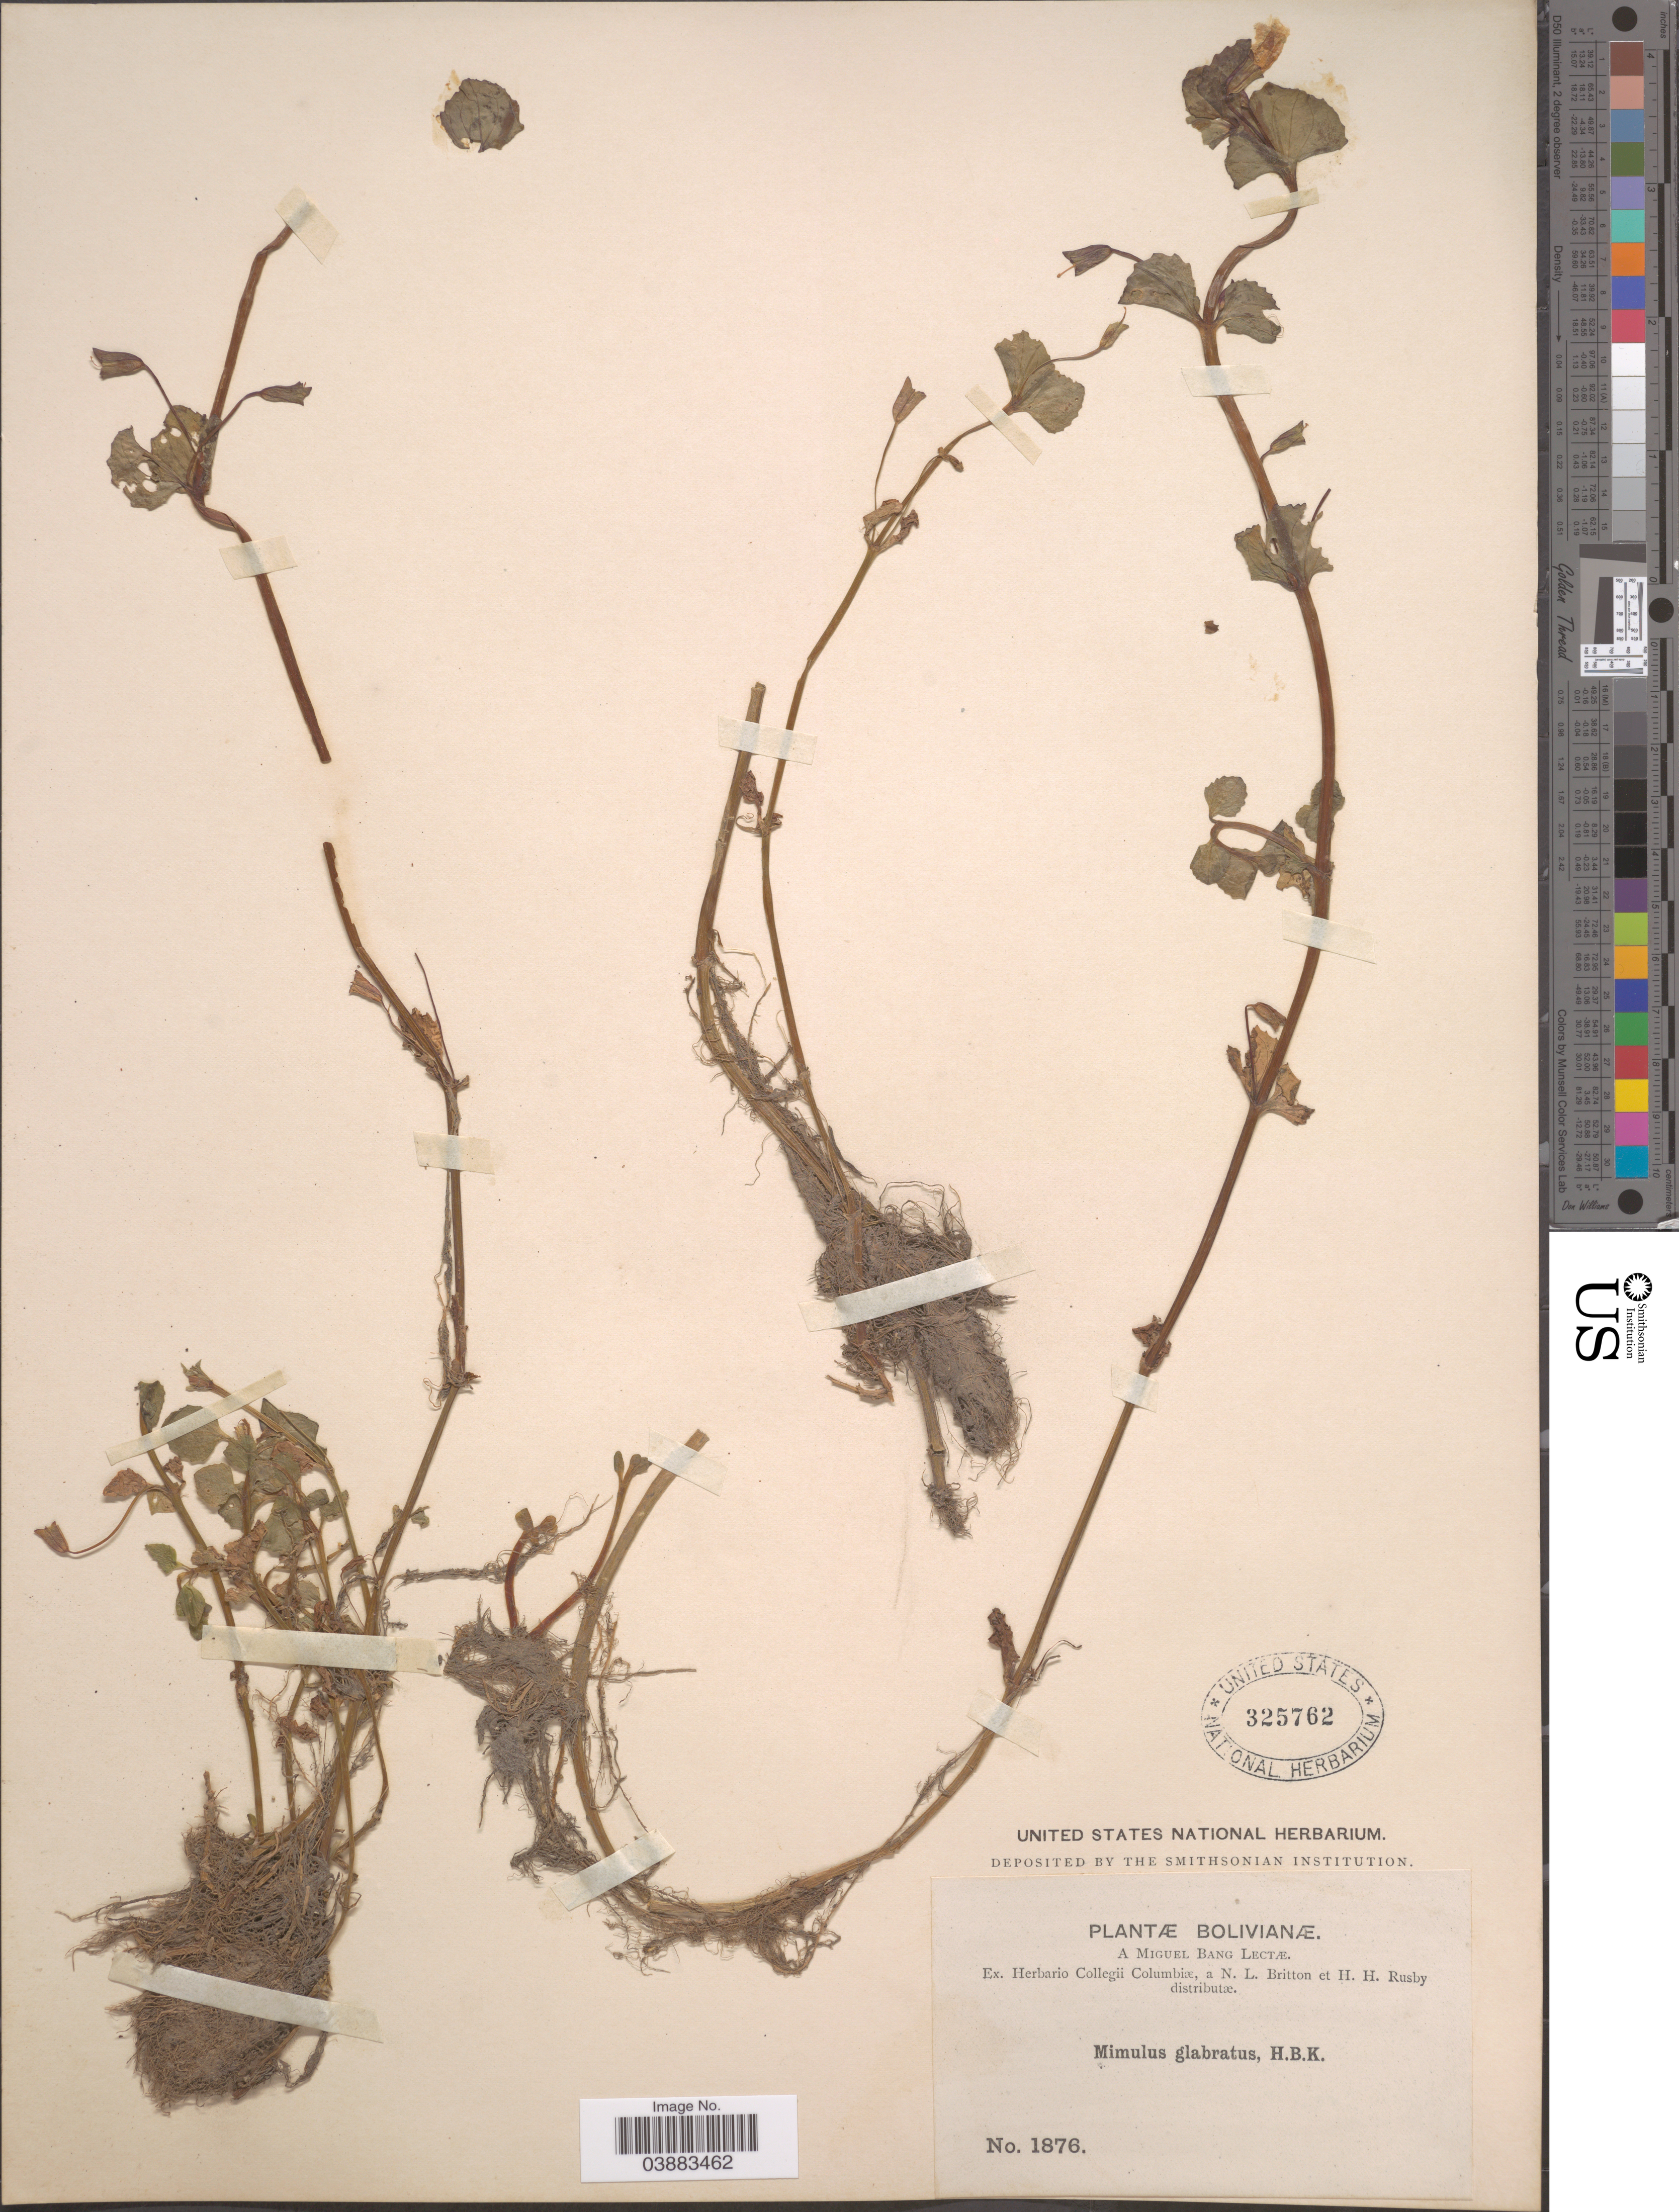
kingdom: Plantae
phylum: Tracheophyta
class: Magnoliopsida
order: Lamiales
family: Phrymaceae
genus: Mimulus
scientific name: Mimulus glabratus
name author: Kunth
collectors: M. Bang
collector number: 1876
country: Bolivia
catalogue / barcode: US 325762